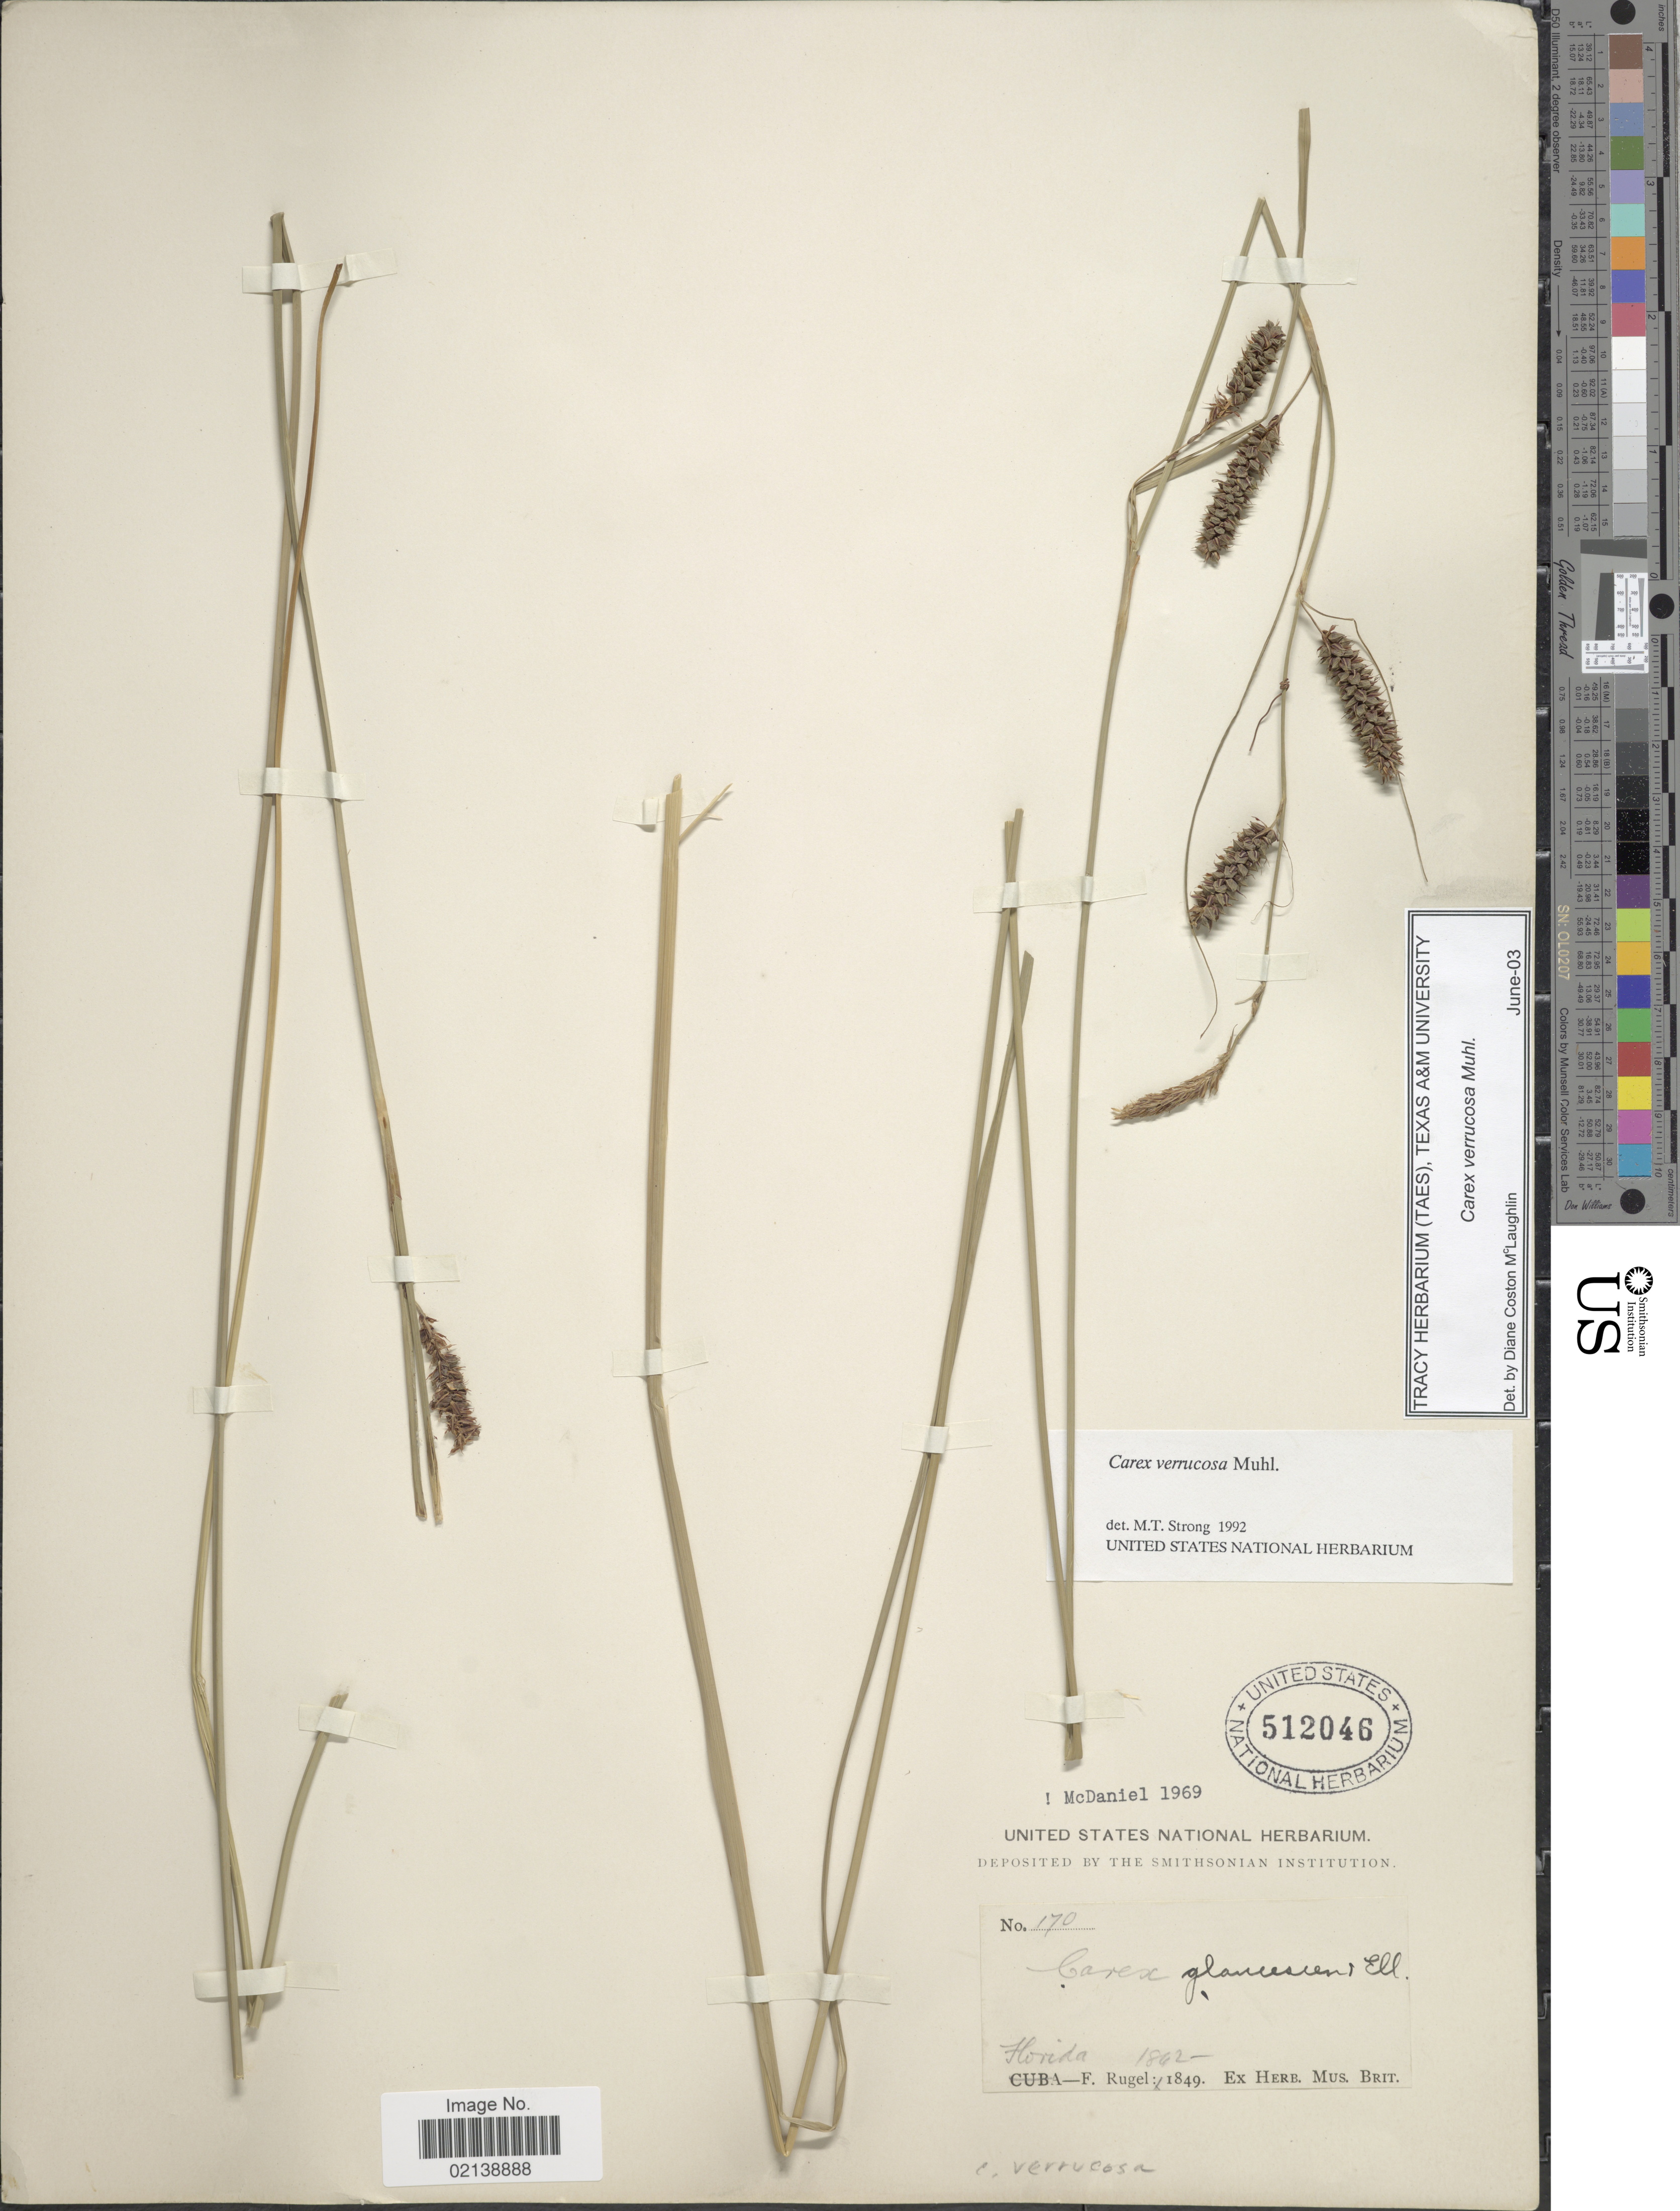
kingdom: Plantae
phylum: Tracheophyta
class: Liliopsida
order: Poales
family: Cyperaceae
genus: Carex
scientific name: Carex verrucosa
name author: Muhl.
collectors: F. Rugel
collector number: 170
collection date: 1842/1849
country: United States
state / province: Florida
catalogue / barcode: US 512046